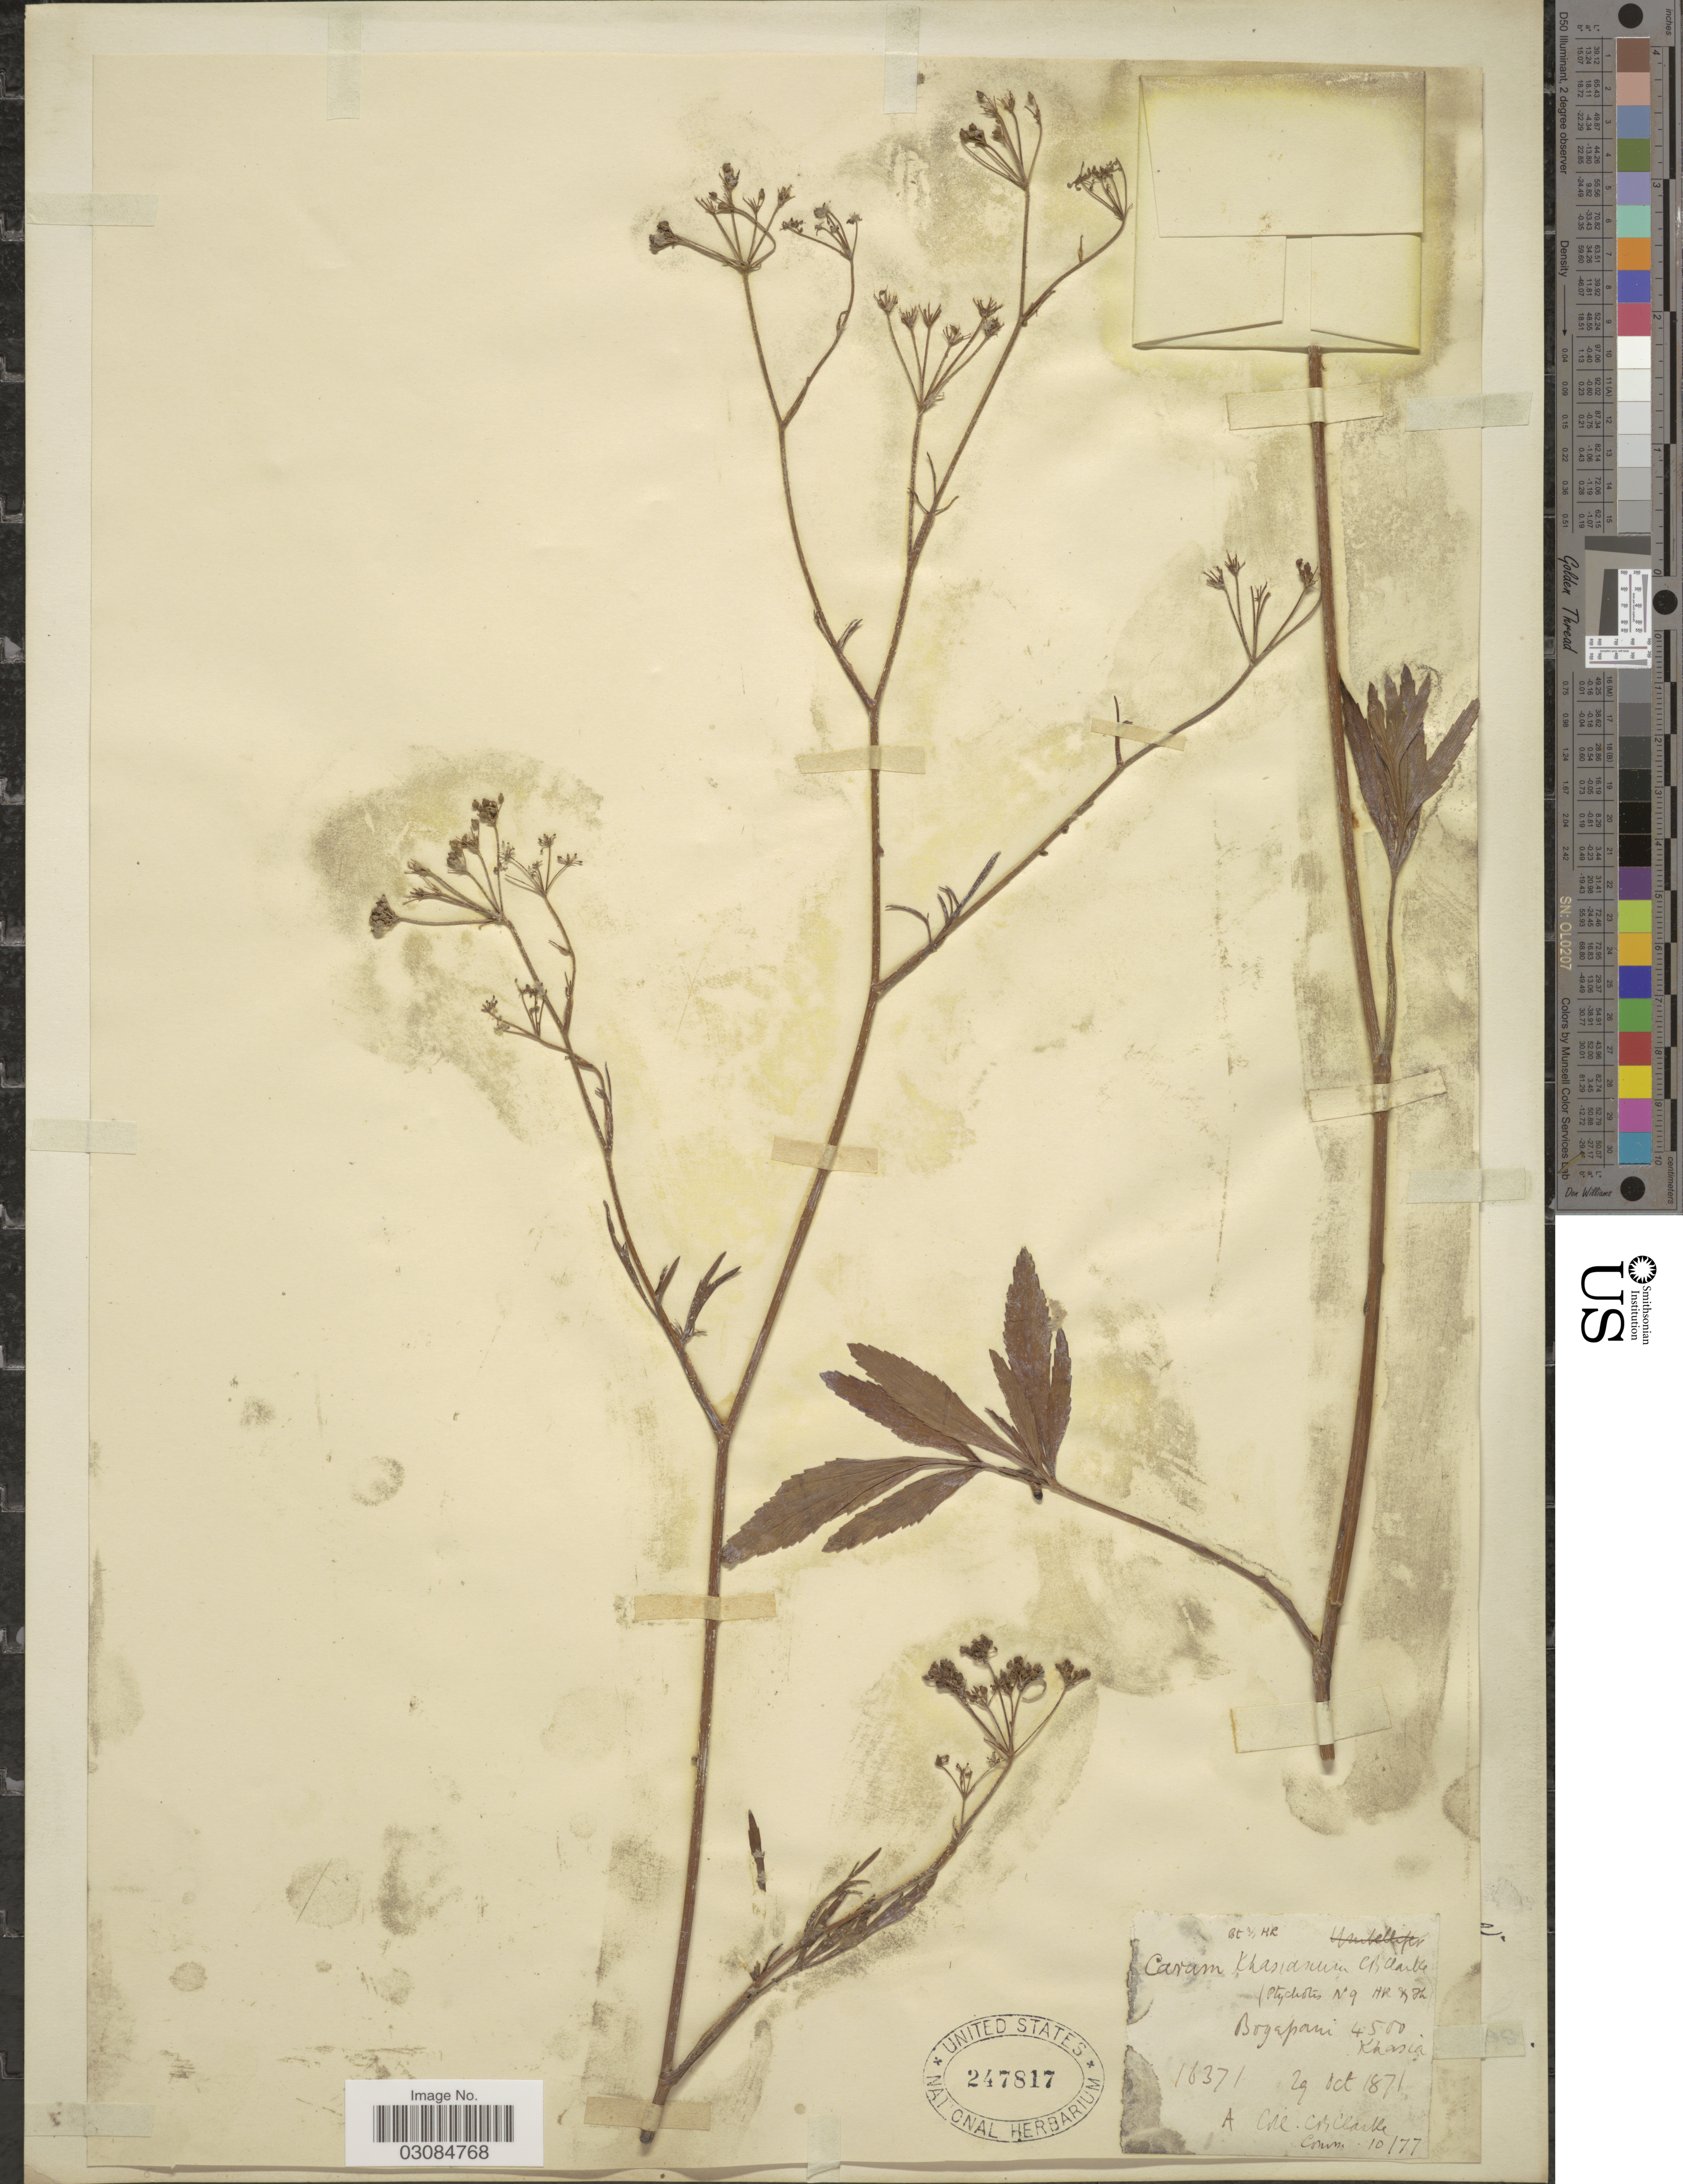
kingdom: Plantae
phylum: Tracheophyta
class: Magnoliopsida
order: Apiales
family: Apiaceae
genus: Trachyspermum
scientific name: Trachyspermum khasianum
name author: H. Wolff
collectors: C. B. Clarke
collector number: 16371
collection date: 1871-10-29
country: India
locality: Bogapani, Khasia.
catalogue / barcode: US 247817